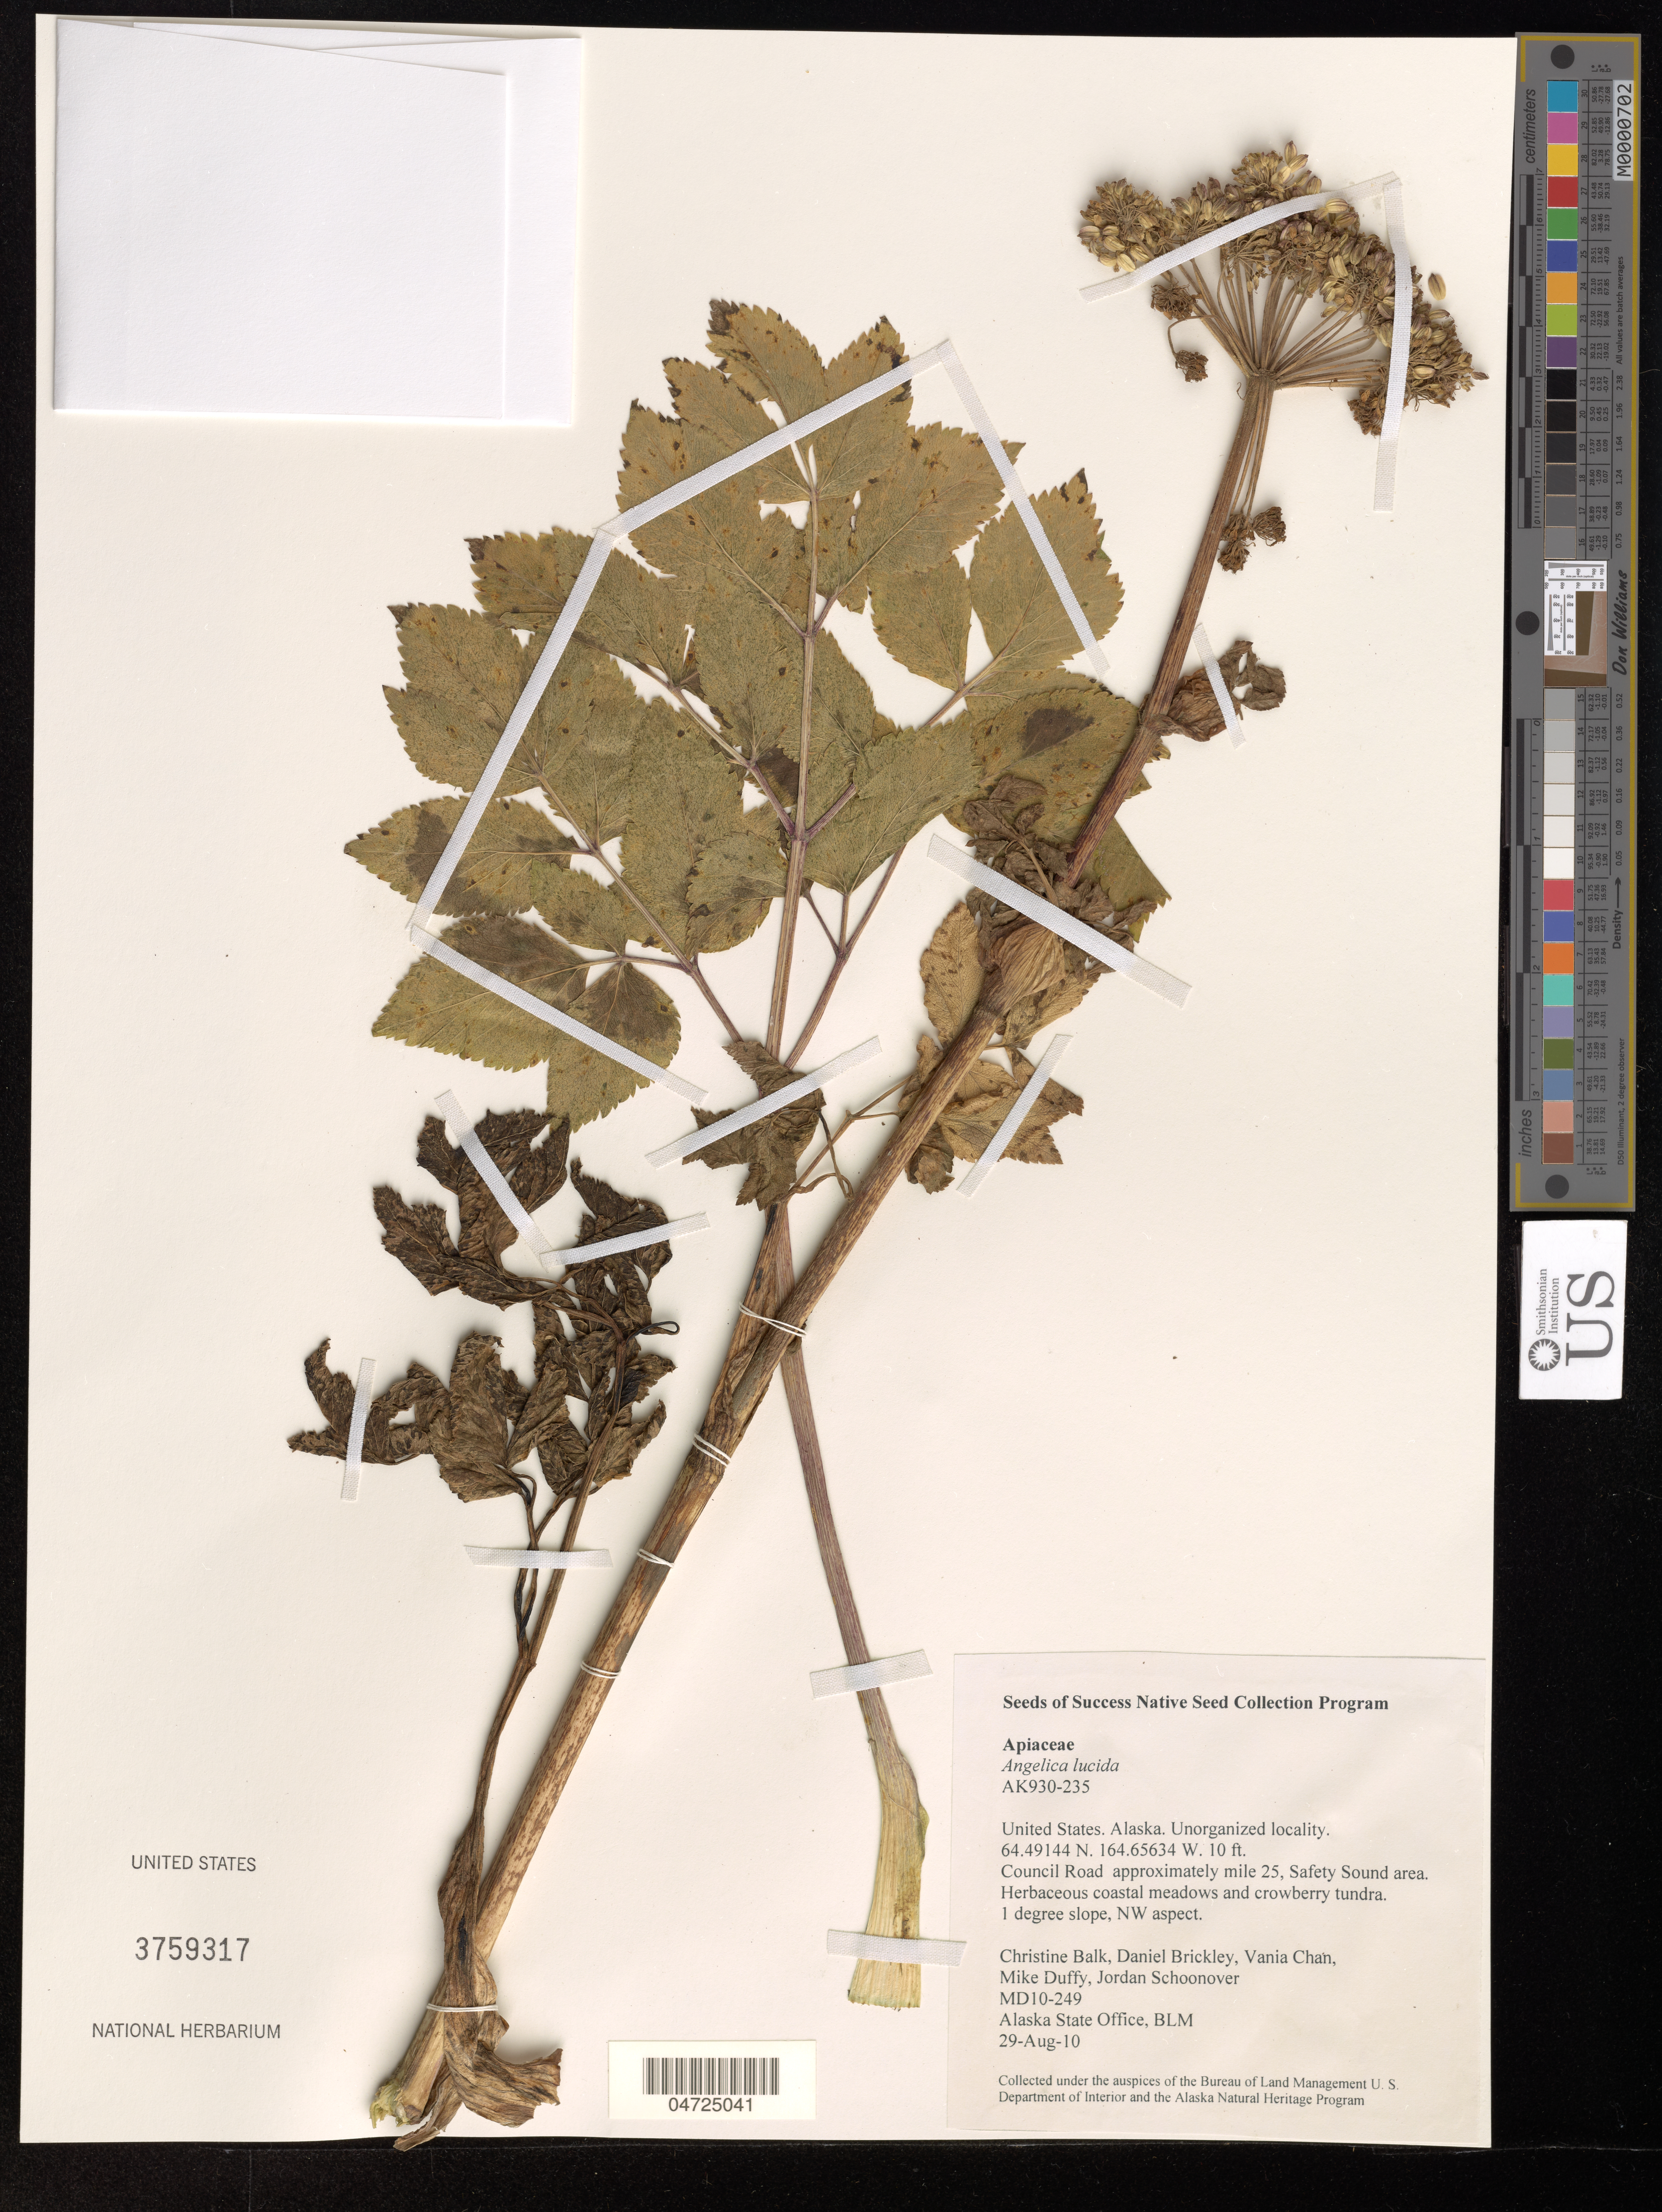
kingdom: Plantae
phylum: Tracheophyta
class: Magnoliopsida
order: Apiales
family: Apiaceae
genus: Angelica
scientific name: Angelica lucida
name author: L.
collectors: C. Balk, D. Brickley, V. Chan & M. Duffy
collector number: MD10-249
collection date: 2010-08-29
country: United States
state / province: Alaska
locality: Council Road approximately mile 25, Safety Sound area.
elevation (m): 3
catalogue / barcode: US 3759317